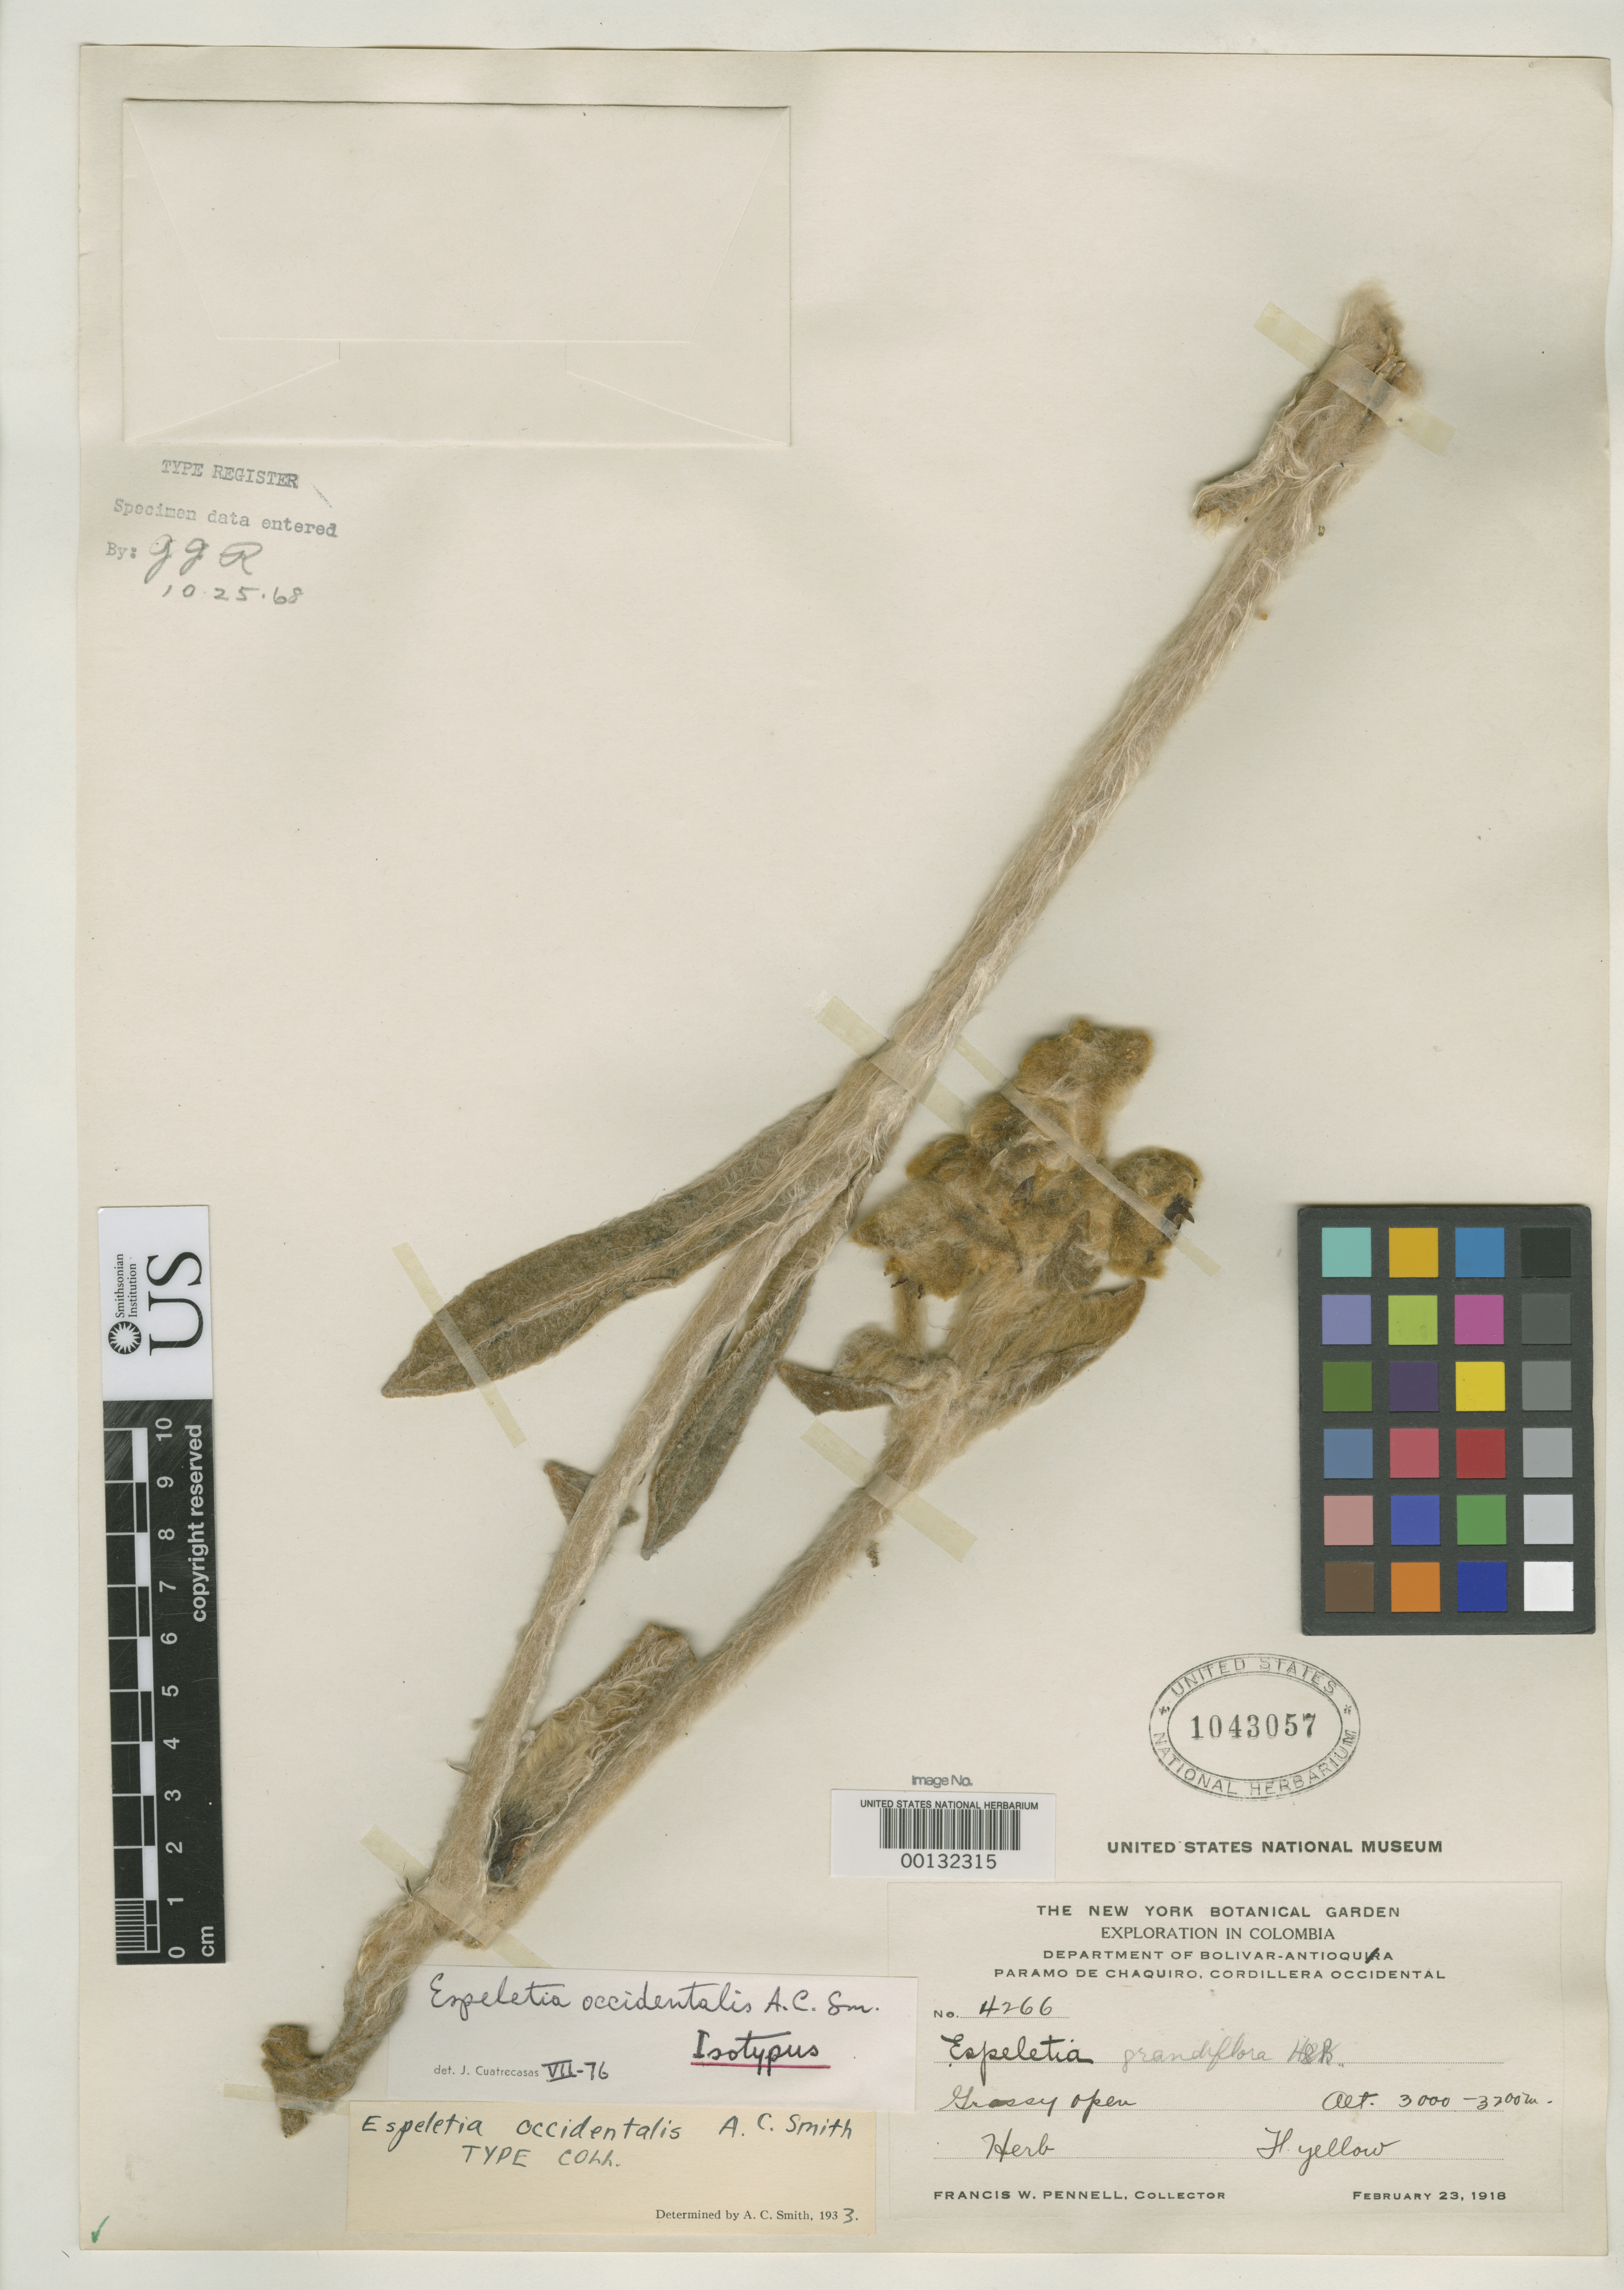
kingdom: Plantae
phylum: Tracheophyta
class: Magnoliopsida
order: Asterales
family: Asteraceae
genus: Espeletia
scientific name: Espeletia occidentalis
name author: A.C. Sm.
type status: Isotype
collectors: F. W. Pennell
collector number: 4266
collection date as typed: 23 Feb 1918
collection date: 1918-02-23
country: Colombia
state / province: Bolívar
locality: Páramo de Chaquiro, Cordillera Occidental.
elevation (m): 3000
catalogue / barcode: US 1043057